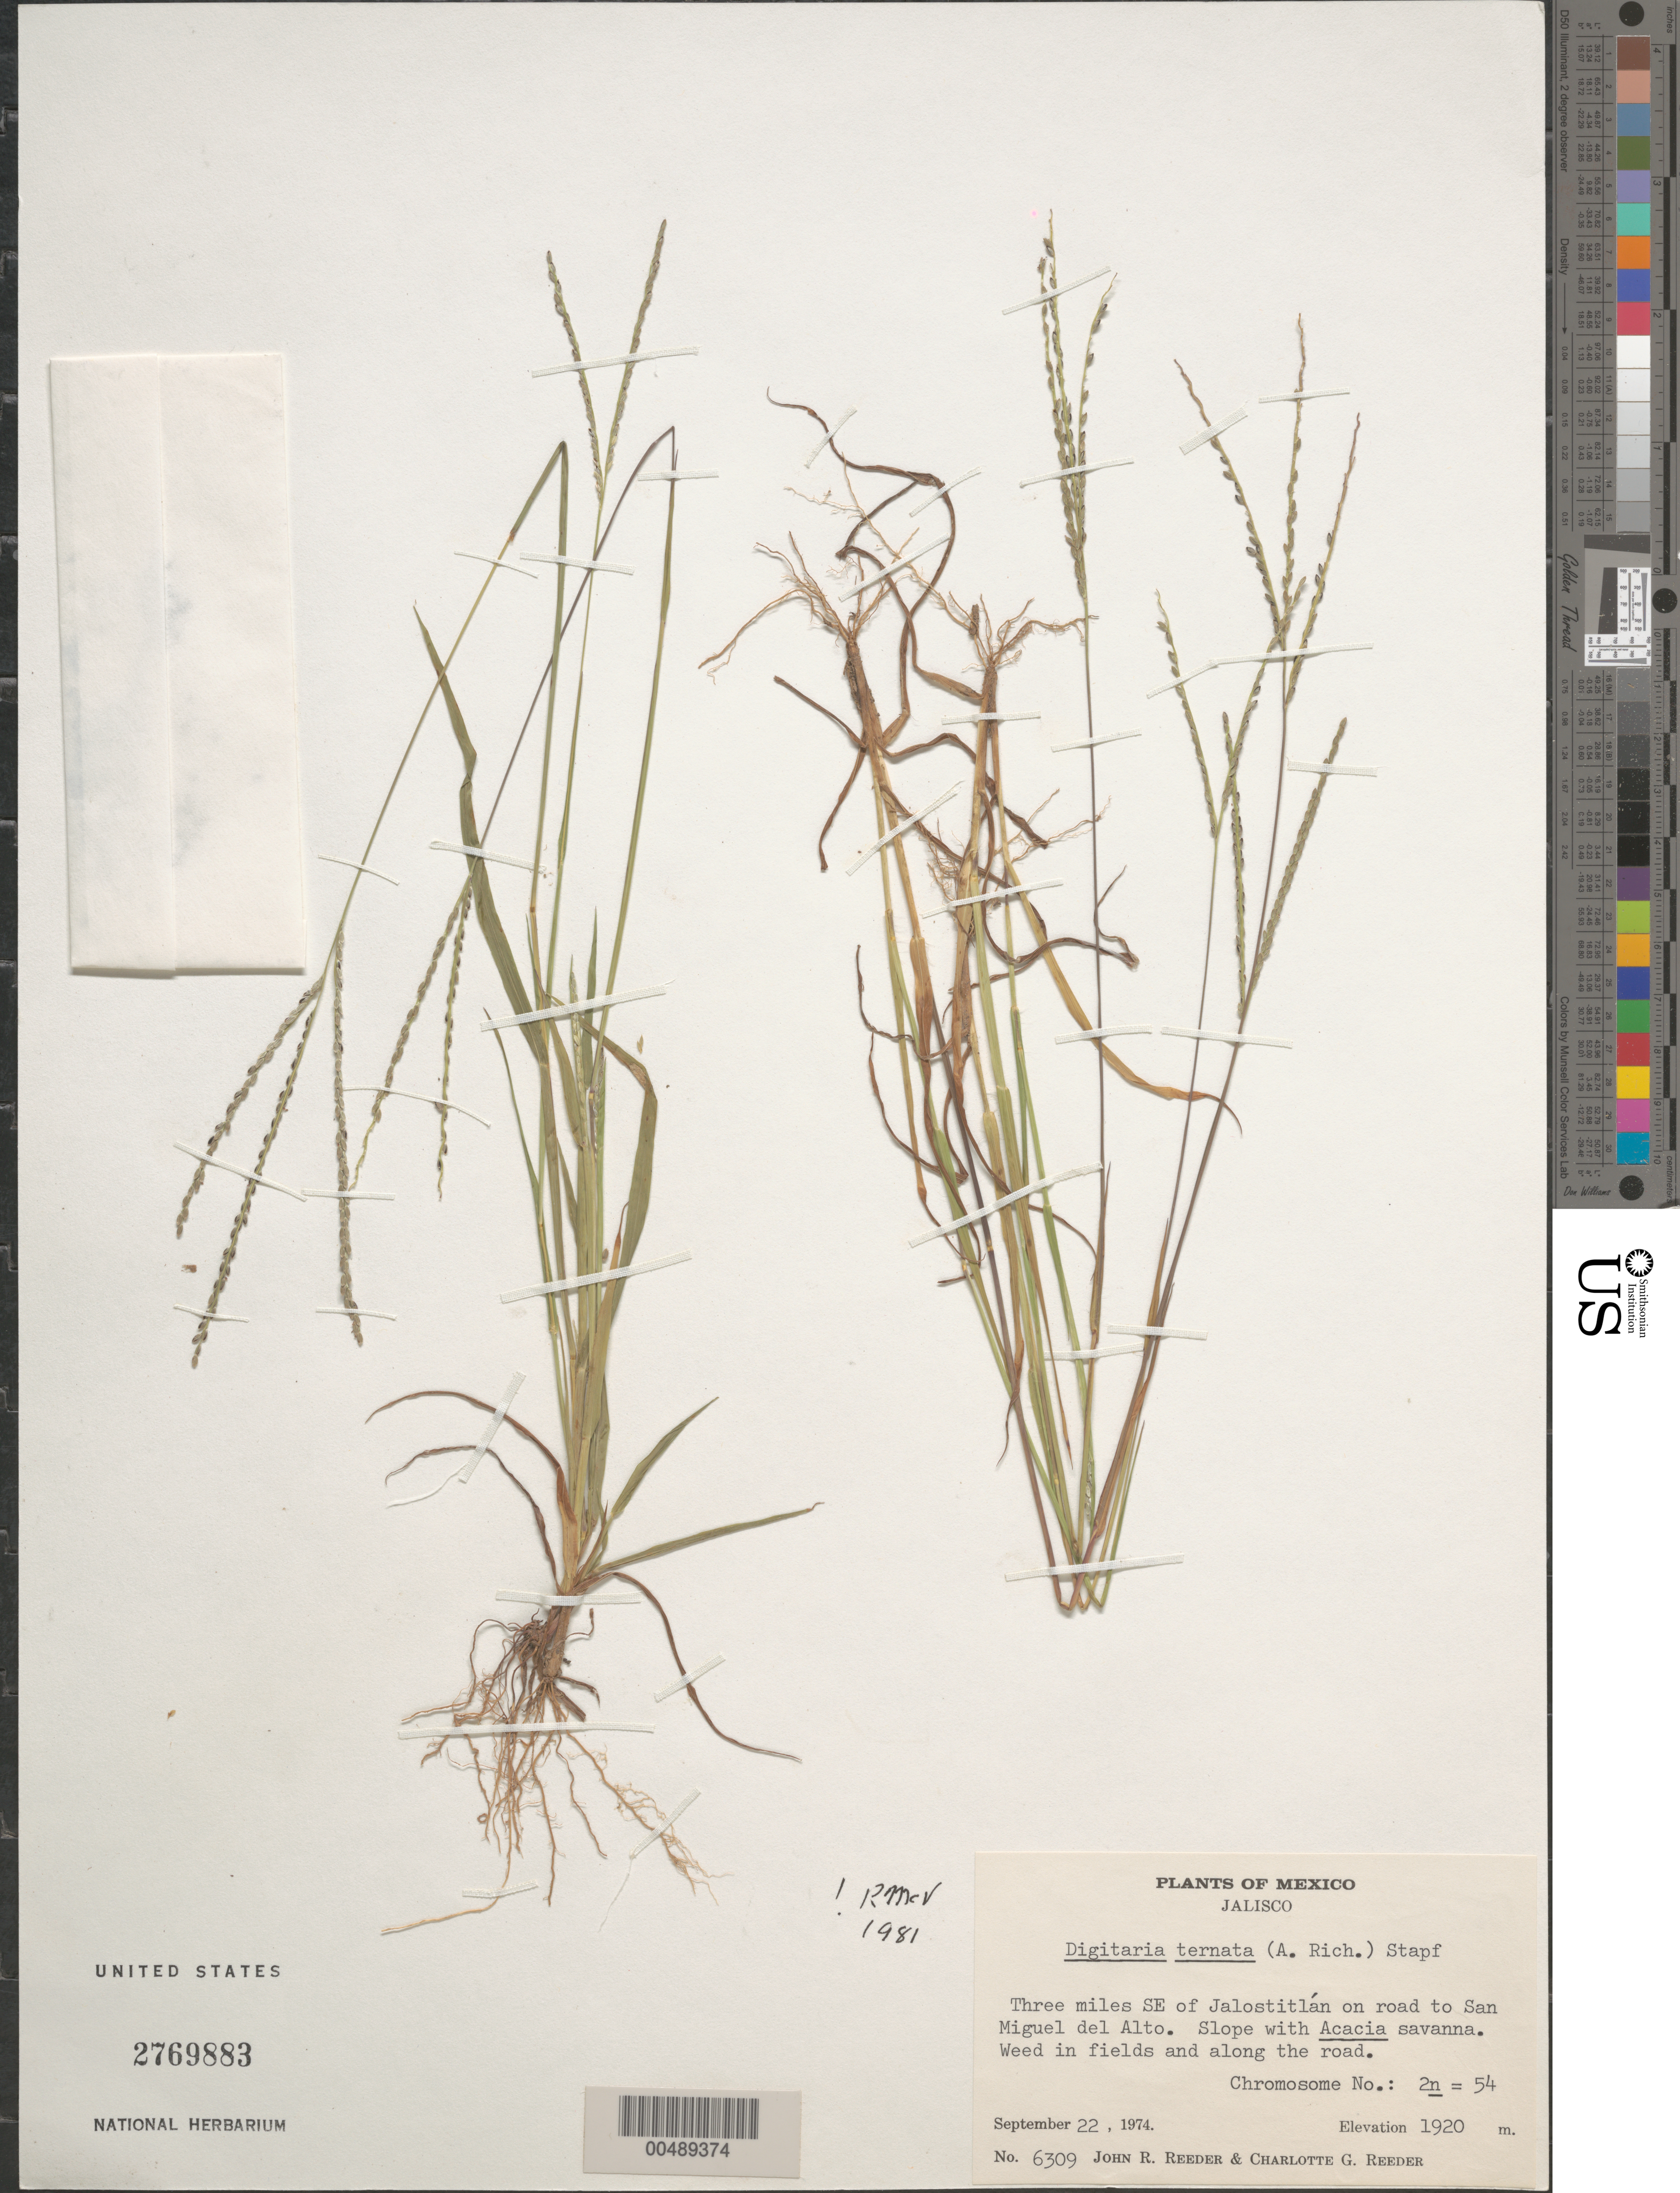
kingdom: Plantae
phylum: Tracheophyta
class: Liliopsida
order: Poales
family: Poaceae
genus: Digitaria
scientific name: Digitaria ternata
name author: (Hochr. ex A. Rich.) Stapf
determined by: McVaugh, R.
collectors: J. R. Reeder & C. G. Reeder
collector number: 6309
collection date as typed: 22 Sep 1974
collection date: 1974-09-22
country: Mexico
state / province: Jalisco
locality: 3 mi SE of Jalostitlán on road to San Miguel del Alto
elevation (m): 1920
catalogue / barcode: US 2769883